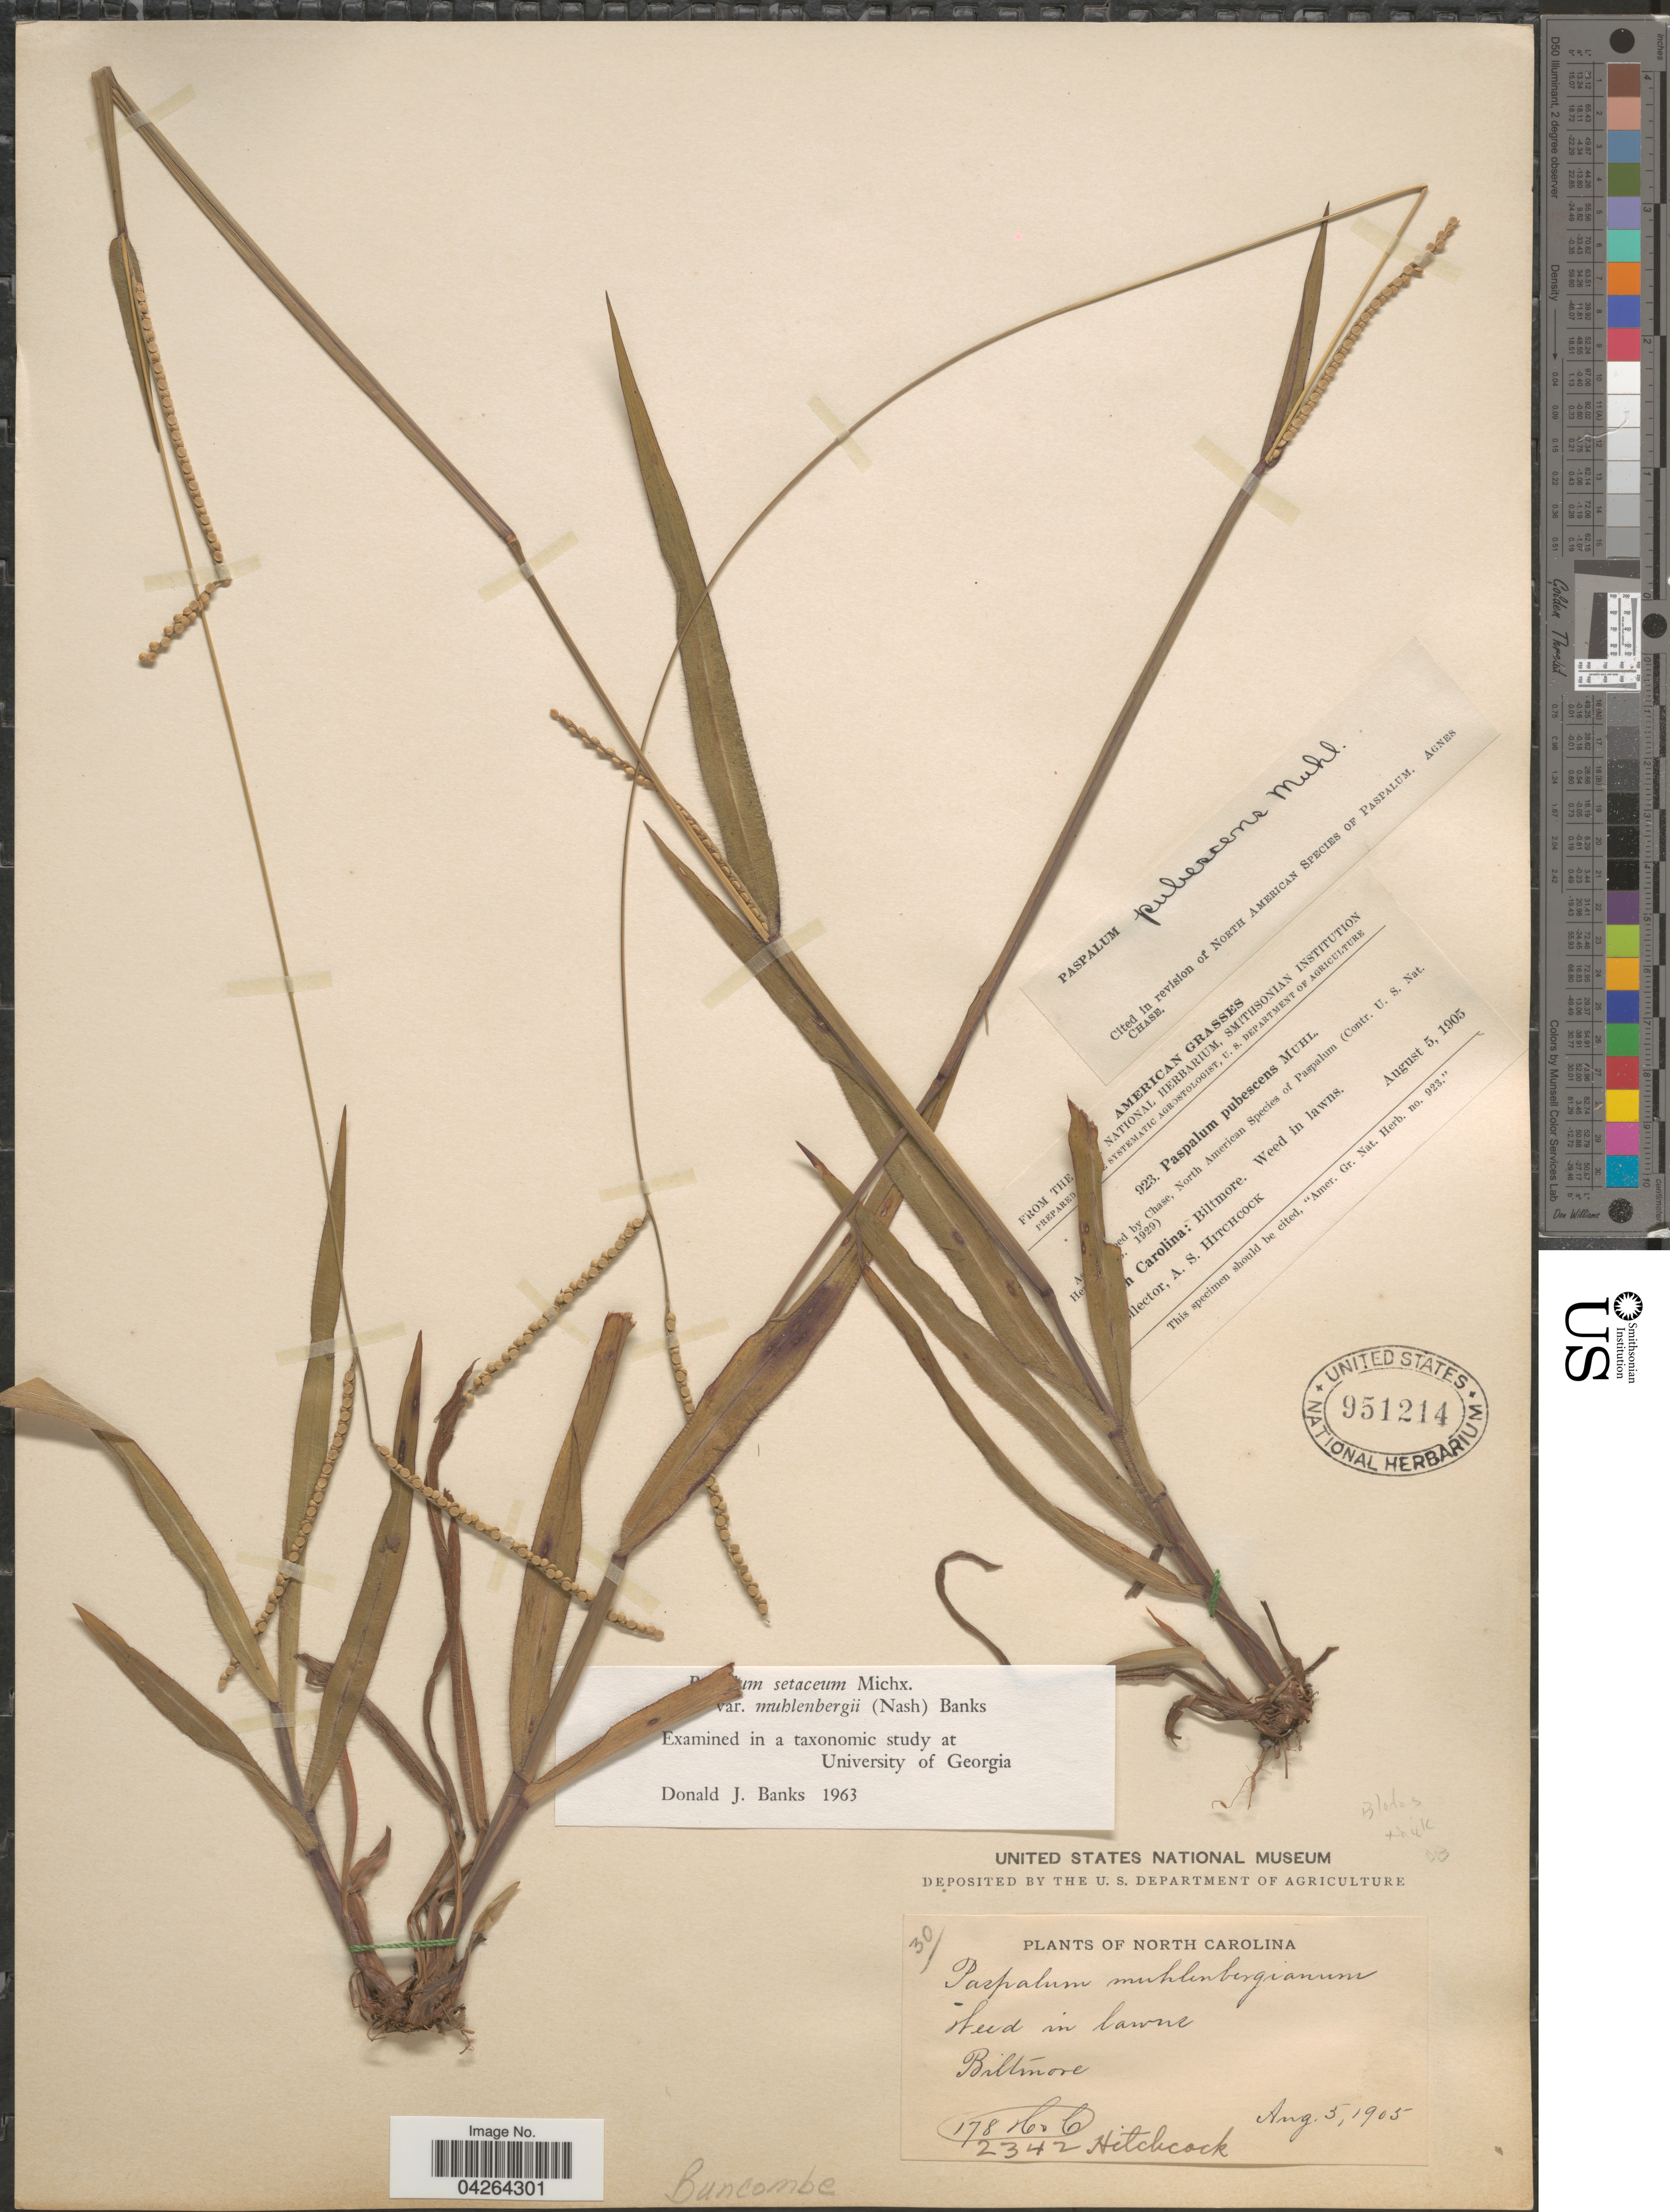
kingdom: Plantae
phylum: Tracheophyta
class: Liliopsida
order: Poales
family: Poaceae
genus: Paspalum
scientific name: Paspalum setaceum var. muhlenbergii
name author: (Nash) D.J. Banks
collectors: -- Hitchcock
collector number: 2342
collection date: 1905-08-05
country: United States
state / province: North Carolina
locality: Biltmore. Buncombe.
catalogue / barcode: US 951214